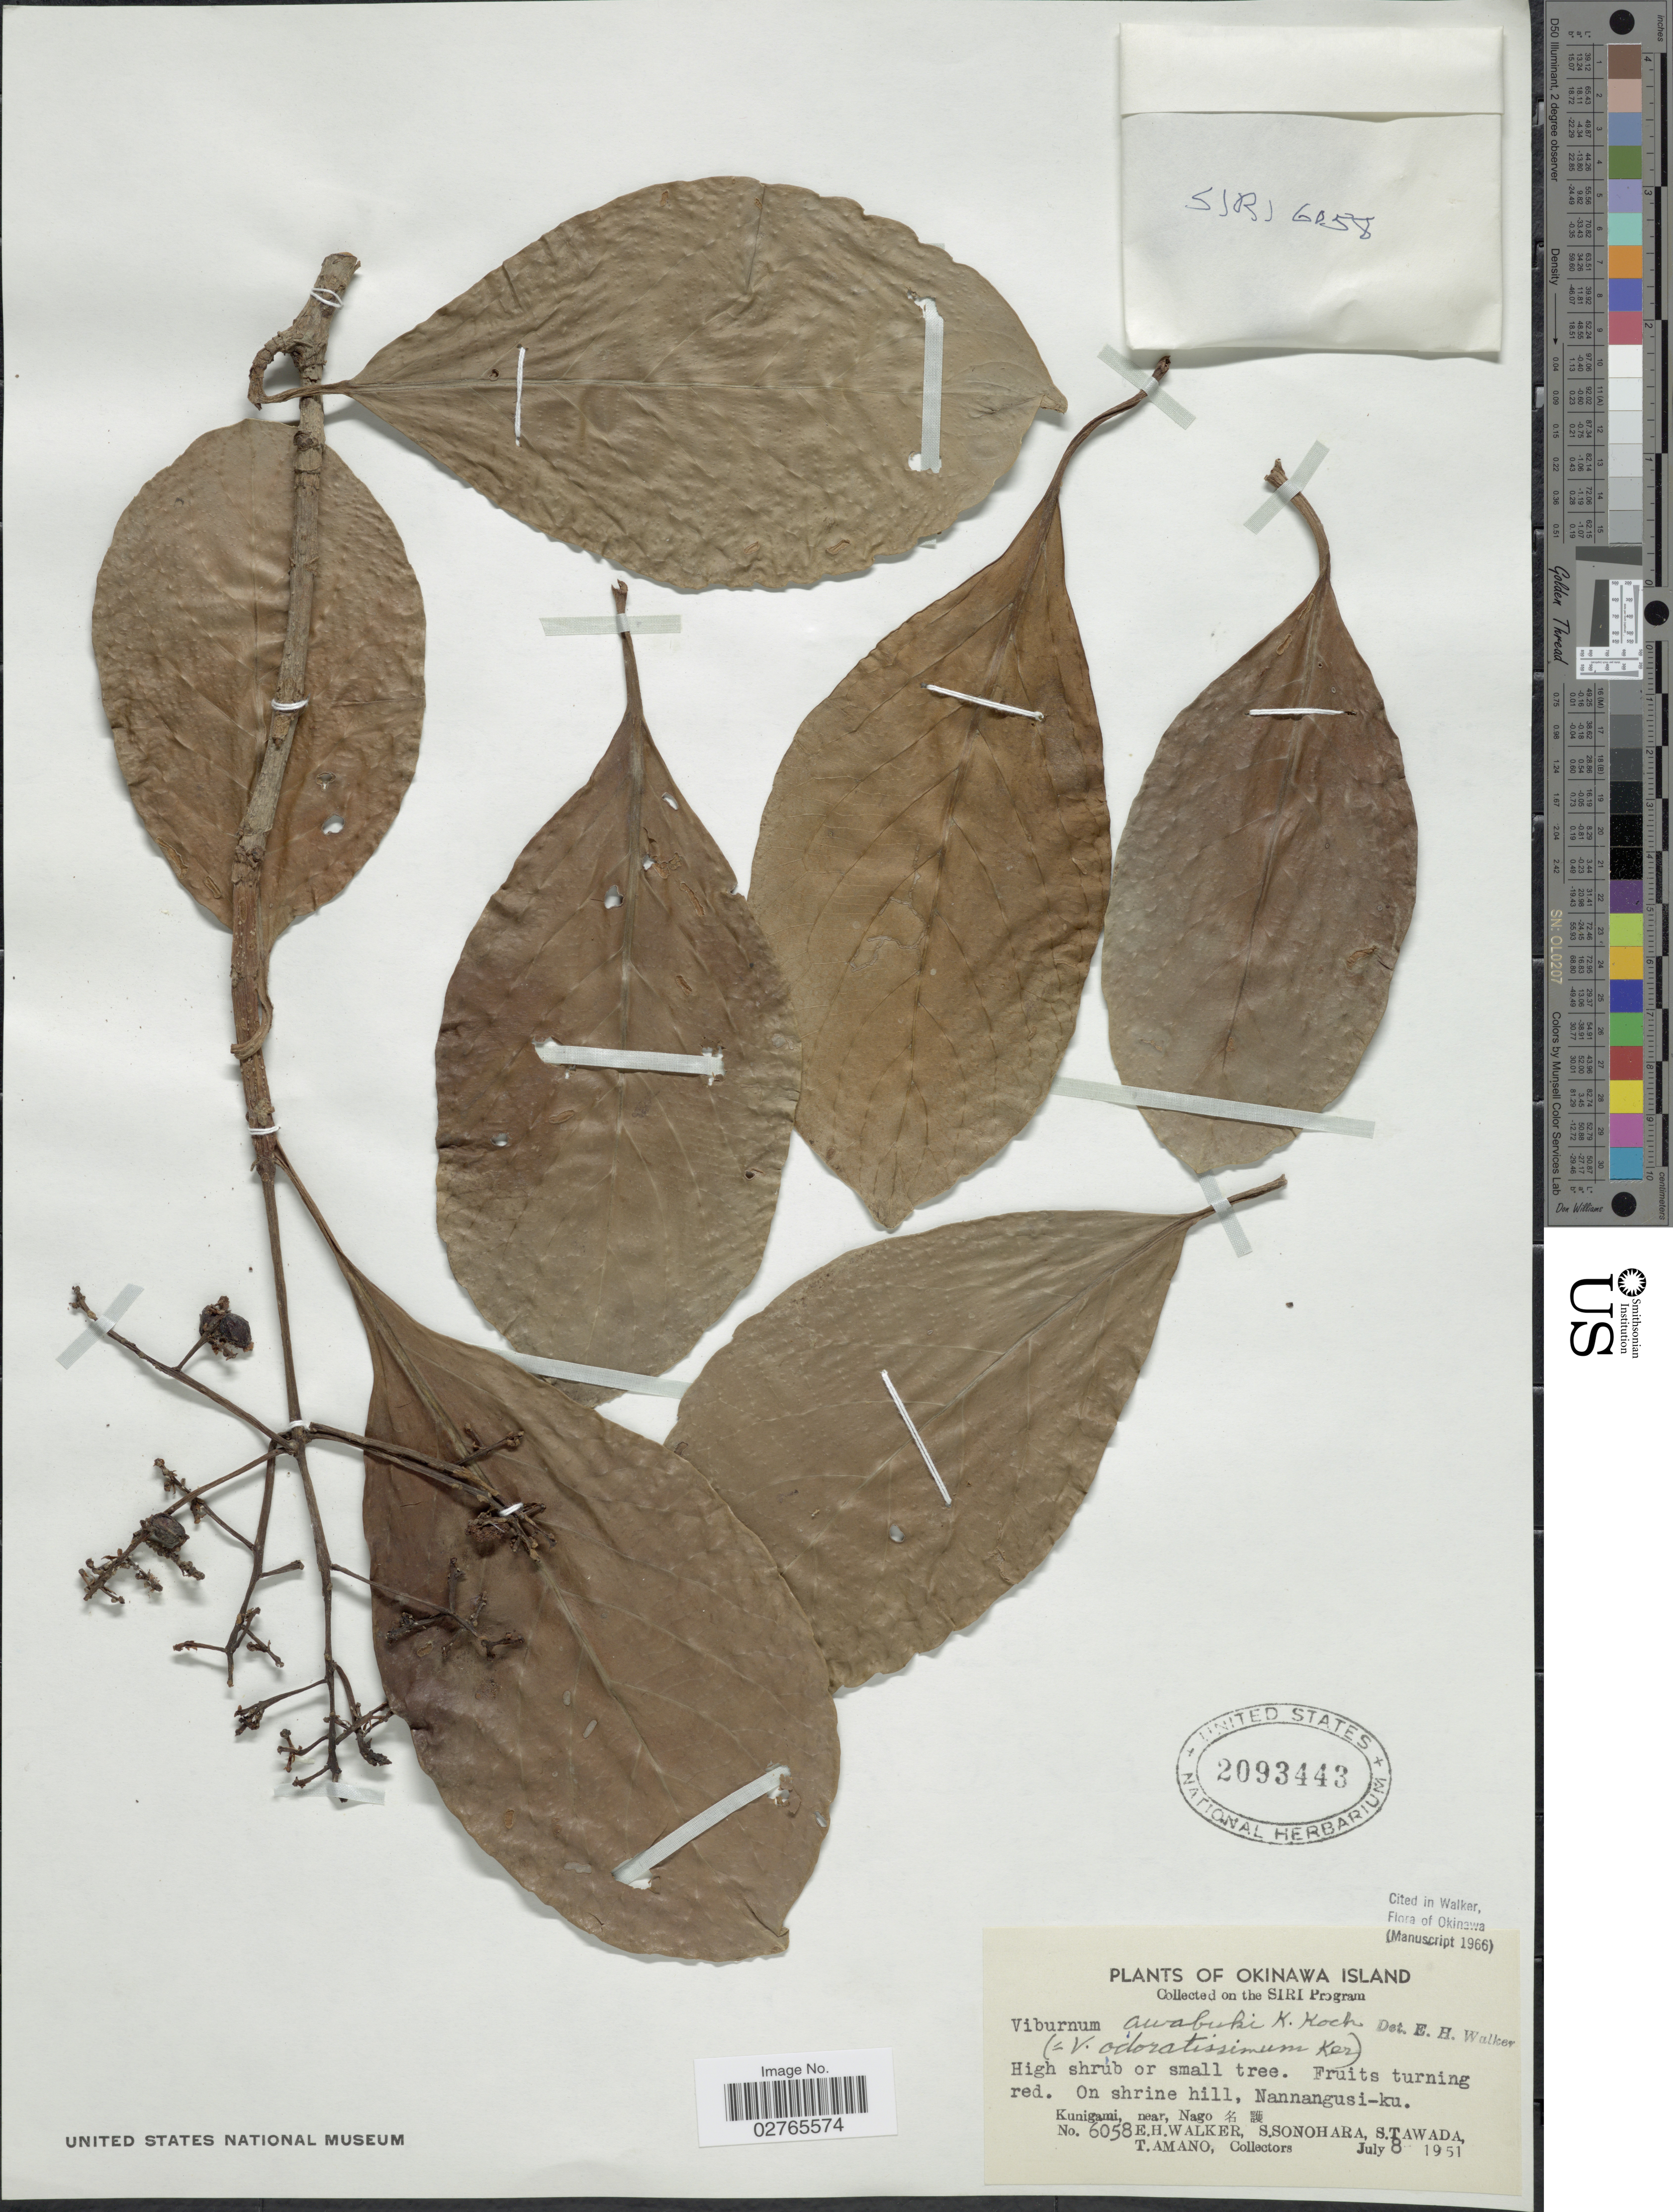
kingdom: Plantae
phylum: Tracheophyta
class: Magnoliopsida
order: Dipsacales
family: Viburnaceae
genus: Viburnum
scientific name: Viburnum awabuki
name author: K. Koch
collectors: E. H. Walker, S. Sonohara, S. Tawada & T. Amano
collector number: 6058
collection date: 1951-07-08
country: Japan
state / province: Okinawa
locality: Okinawa Island. On shrine hill, Nannangusi-ku. Kunigami, near Nago.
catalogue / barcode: US 2093443